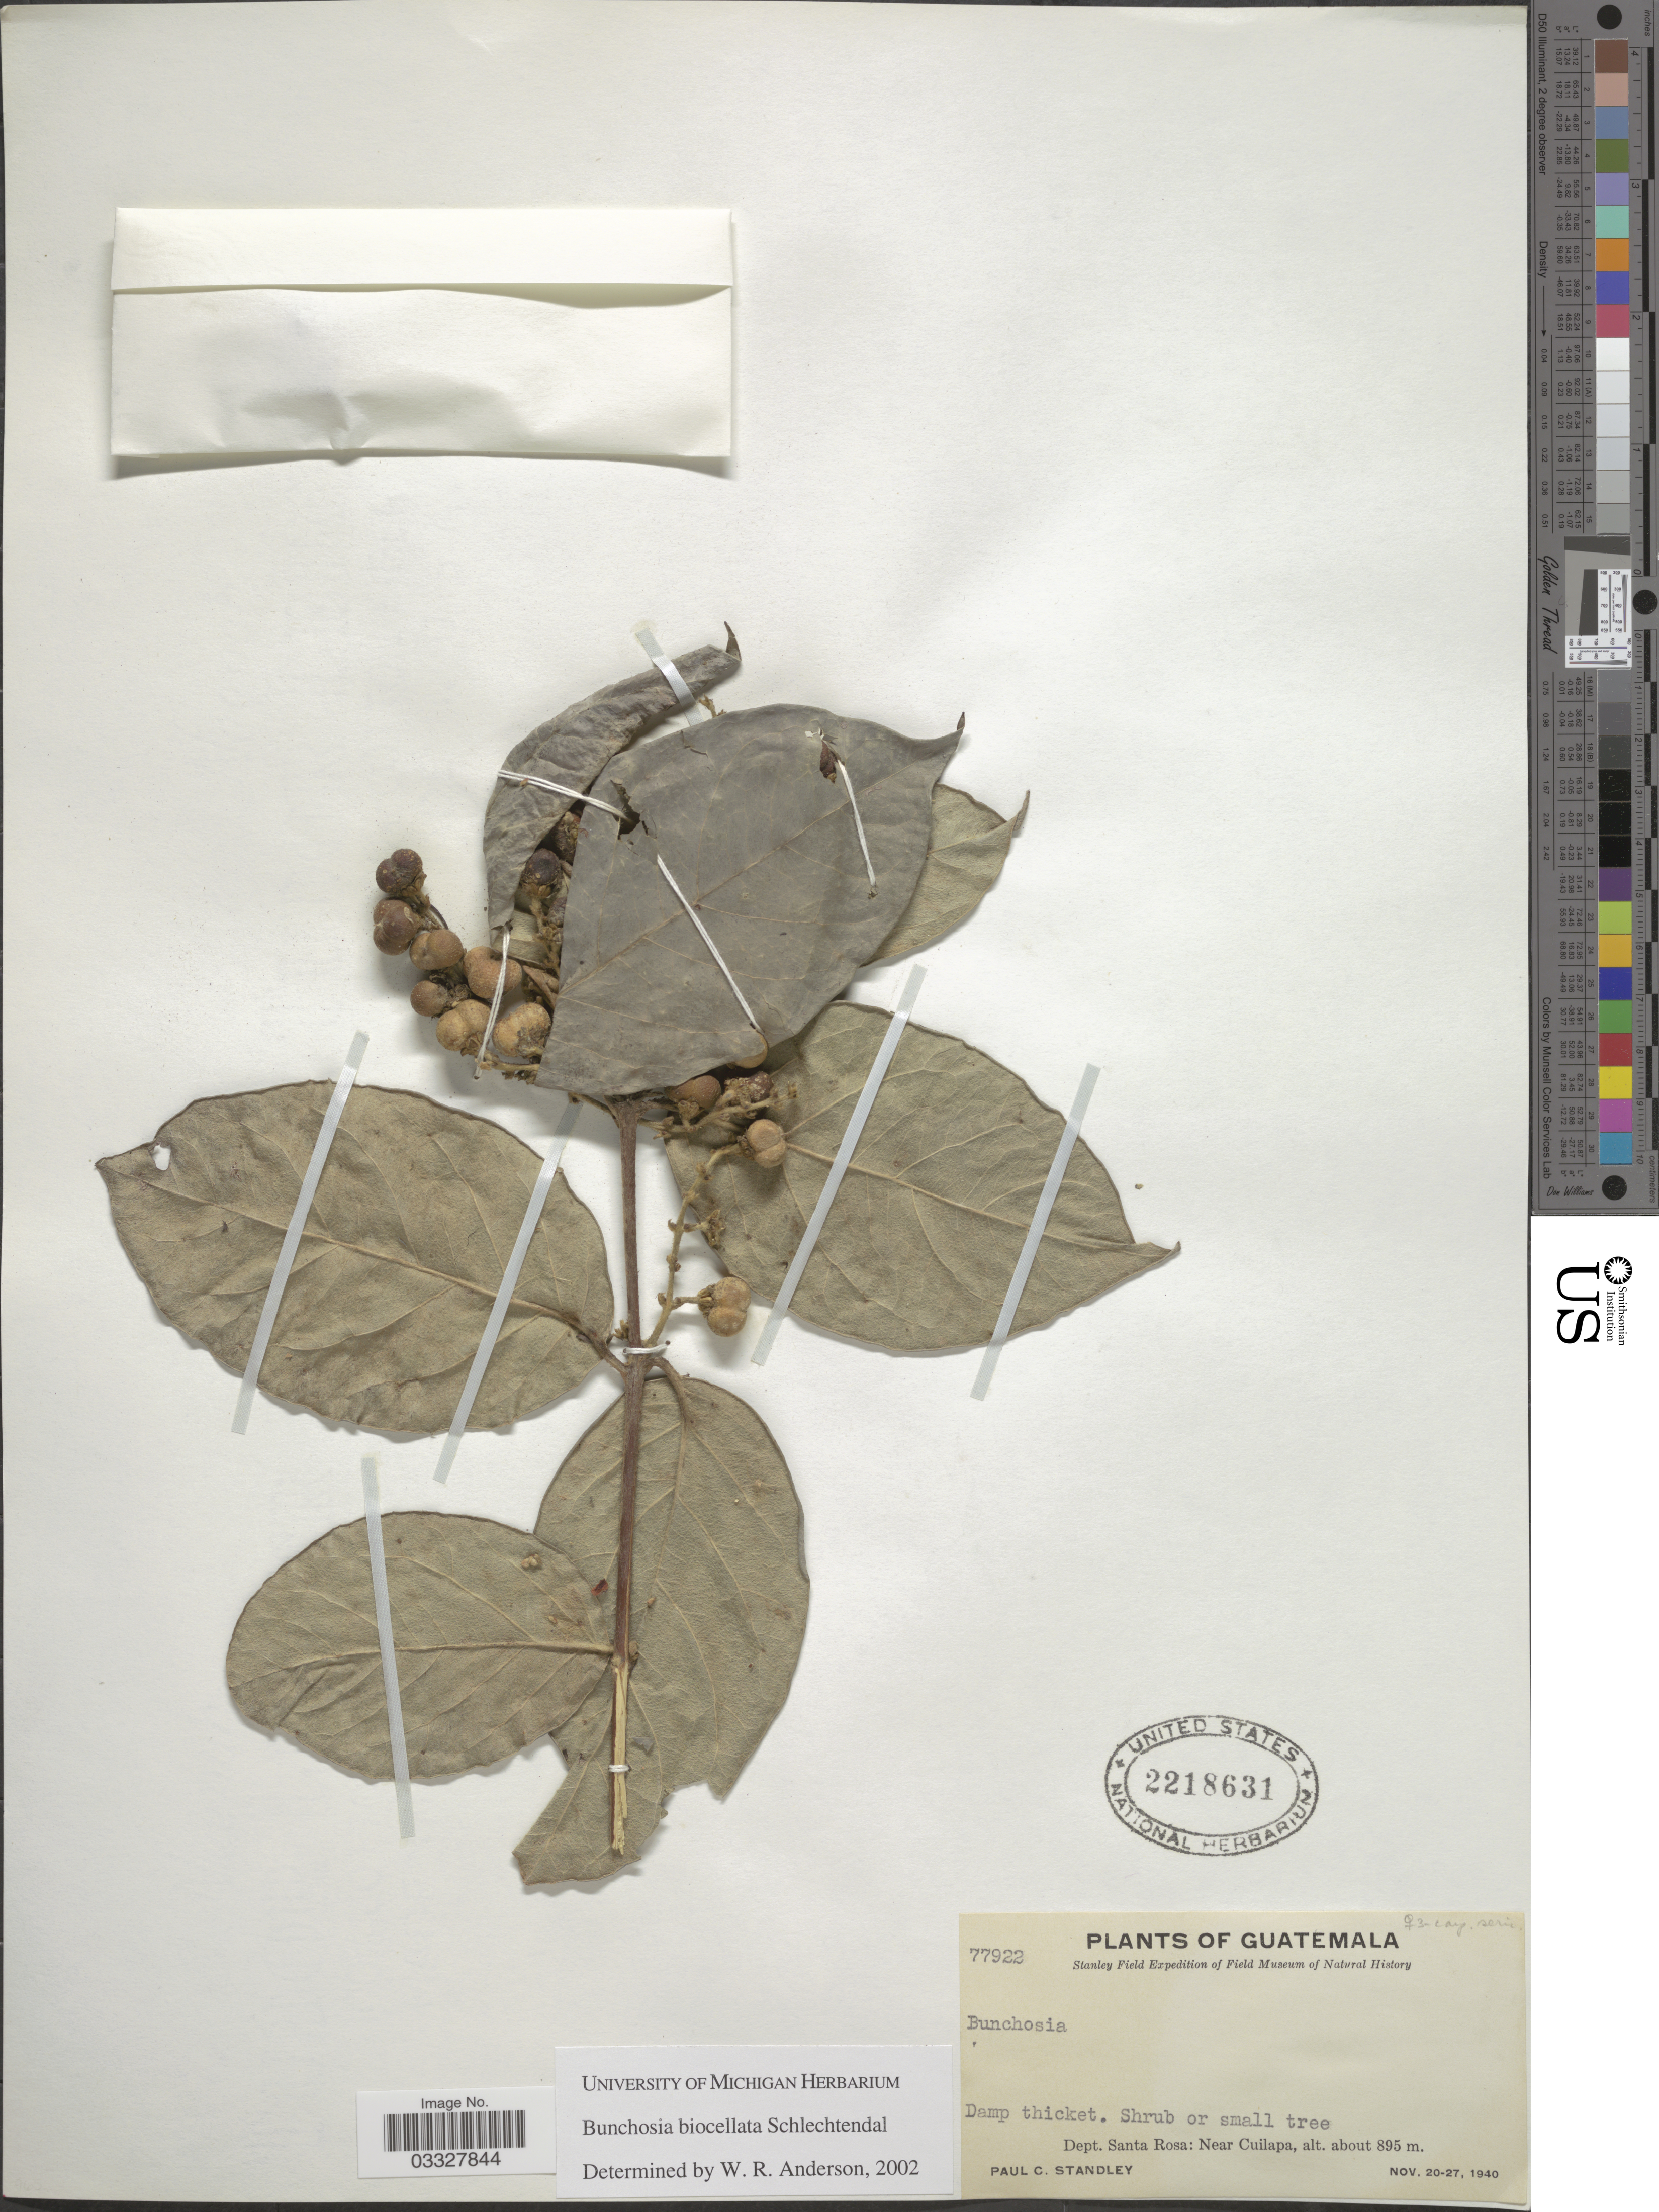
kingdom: Plantae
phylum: Tracheophyta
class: Magnoliopsida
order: Malpighiales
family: Malpighiaceae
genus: Bunchosia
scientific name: Bunchosia biocellata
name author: Schltdl.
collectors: P. C. Standley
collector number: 77922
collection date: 1940-11-20/1940-11-27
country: Guatemala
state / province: Santa Rosa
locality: Dept. Santa Rosa: Near Cuilapa.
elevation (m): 895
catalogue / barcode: US 2218631